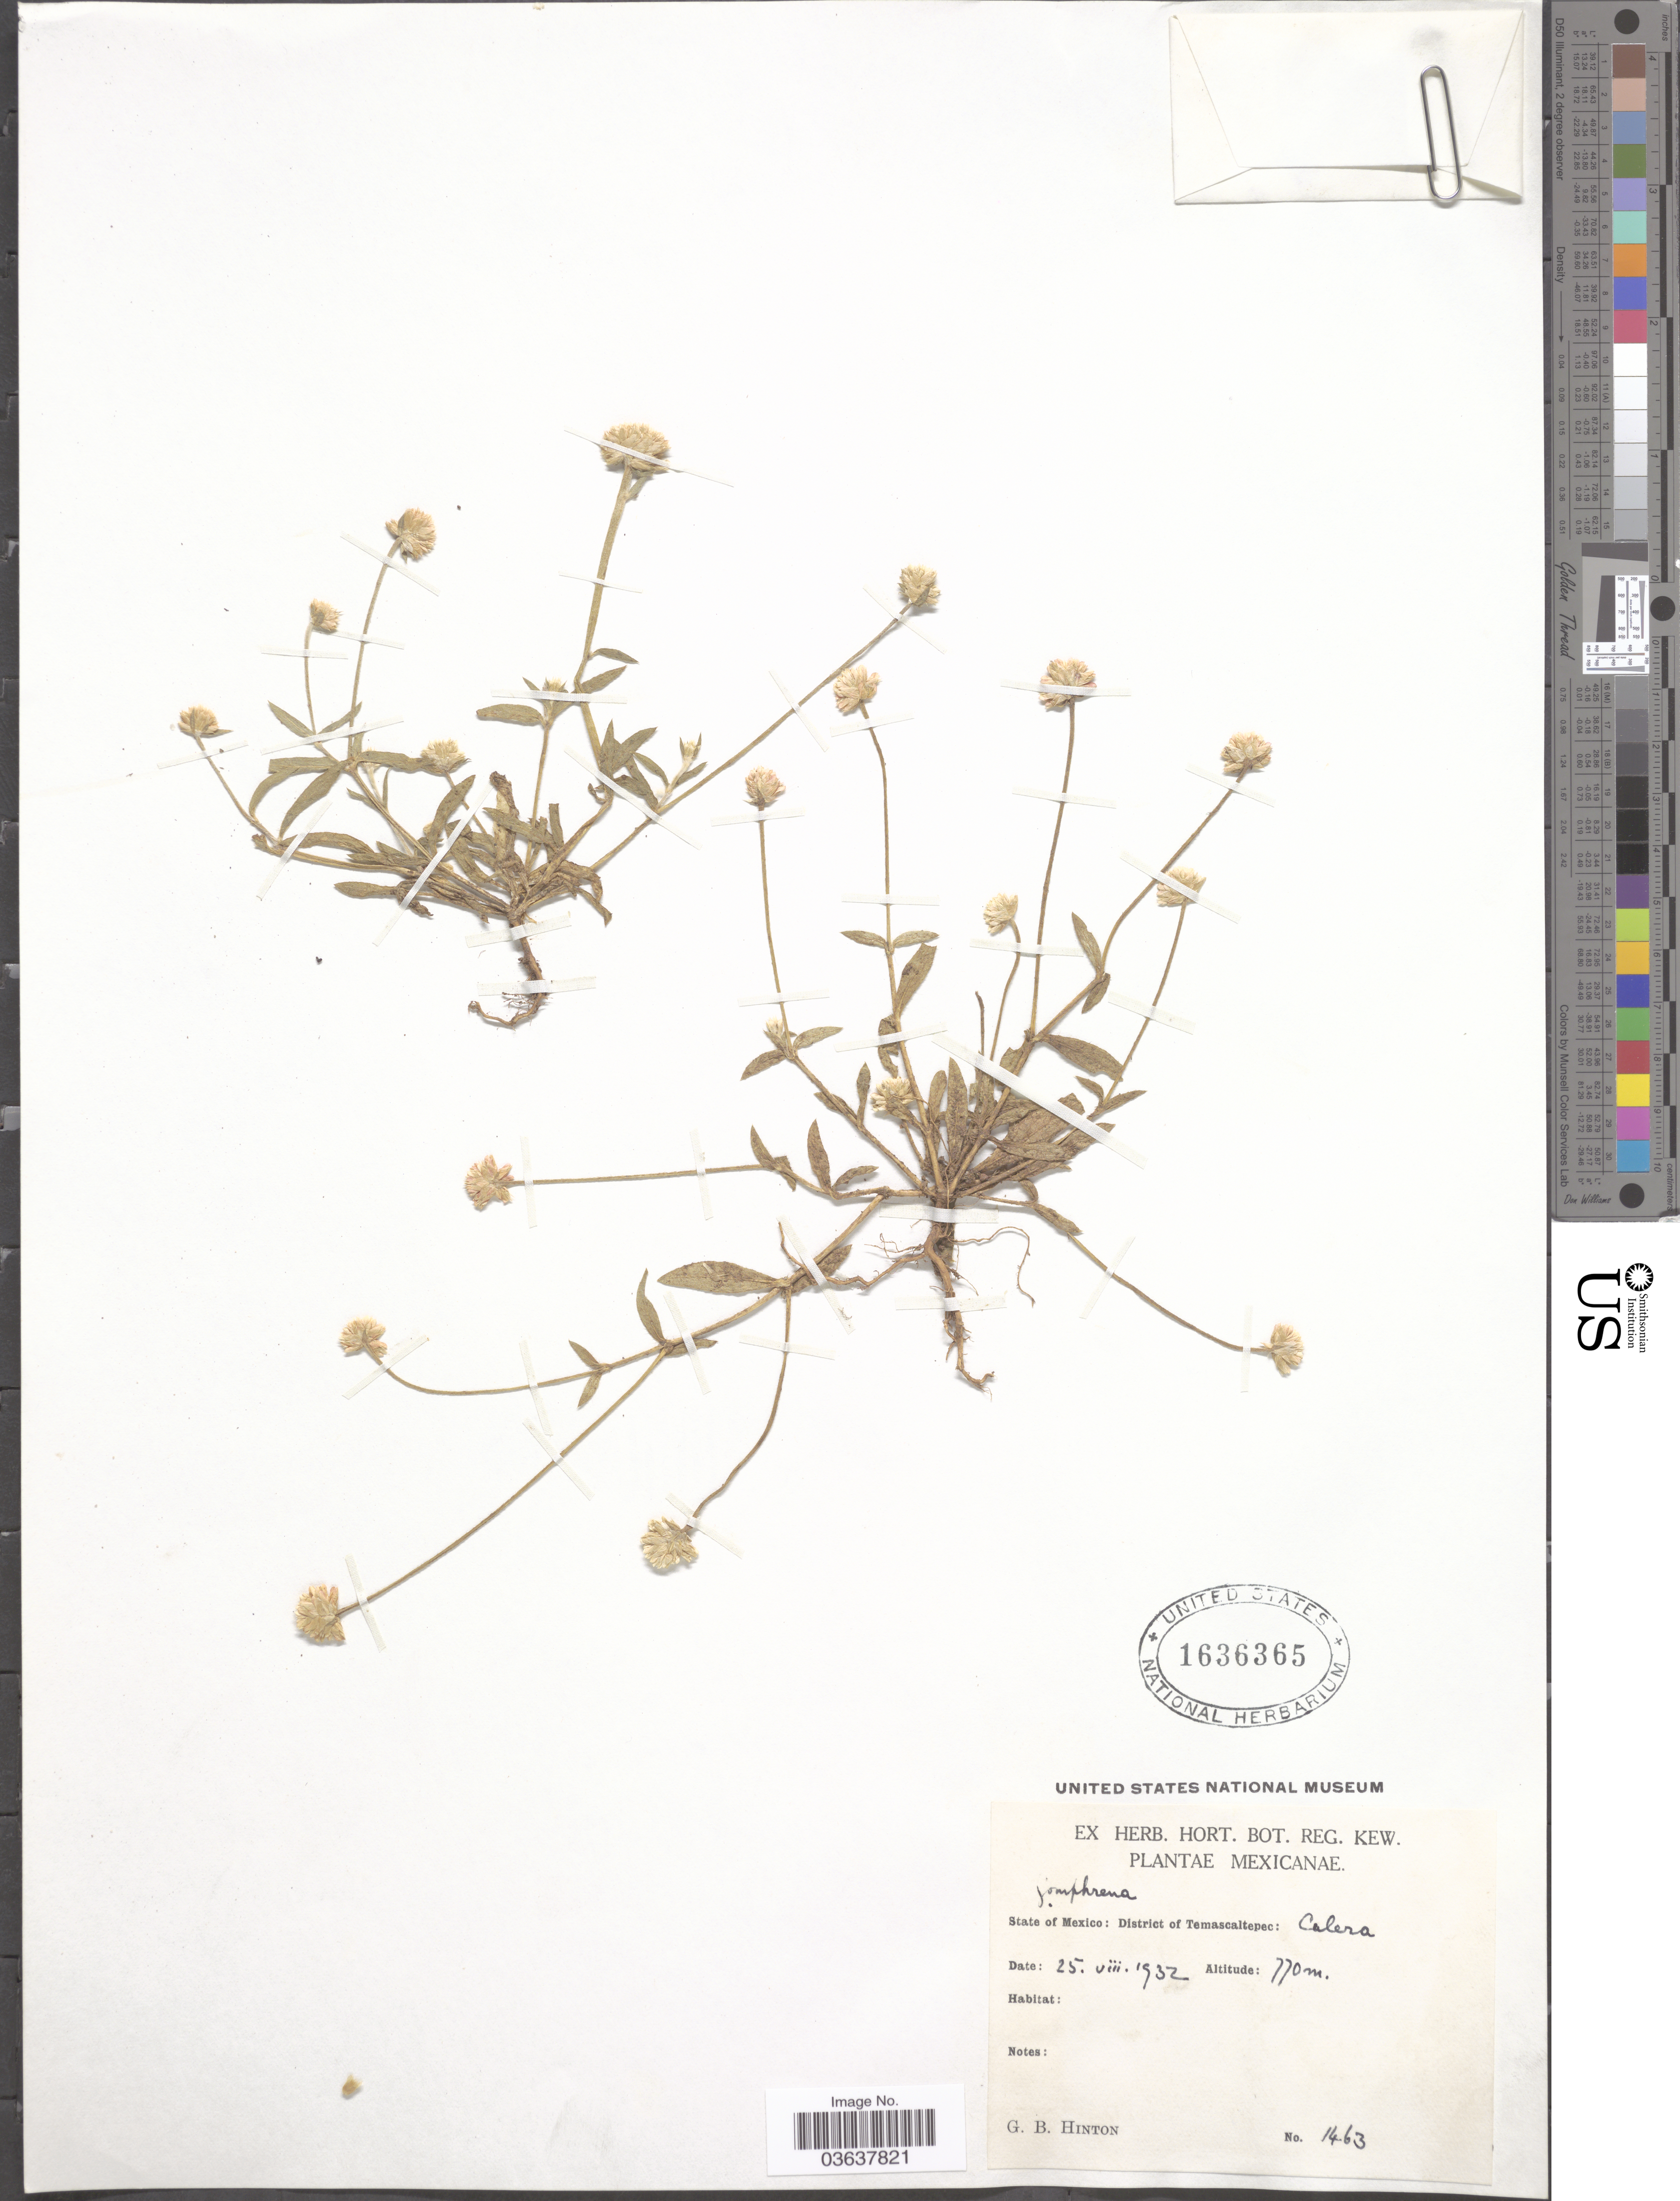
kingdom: Plantae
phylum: Tracheophyta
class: Magnoliopsida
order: Caryophyllales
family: Amaranthaceae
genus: Gomphrena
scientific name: Gomphrena sp.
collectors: G. B. Hinton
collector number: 1463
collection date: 1932-08-25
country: Mexico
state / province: México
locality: District of Temascaltepec: Calera.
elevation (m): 770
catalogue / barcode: US 1636365